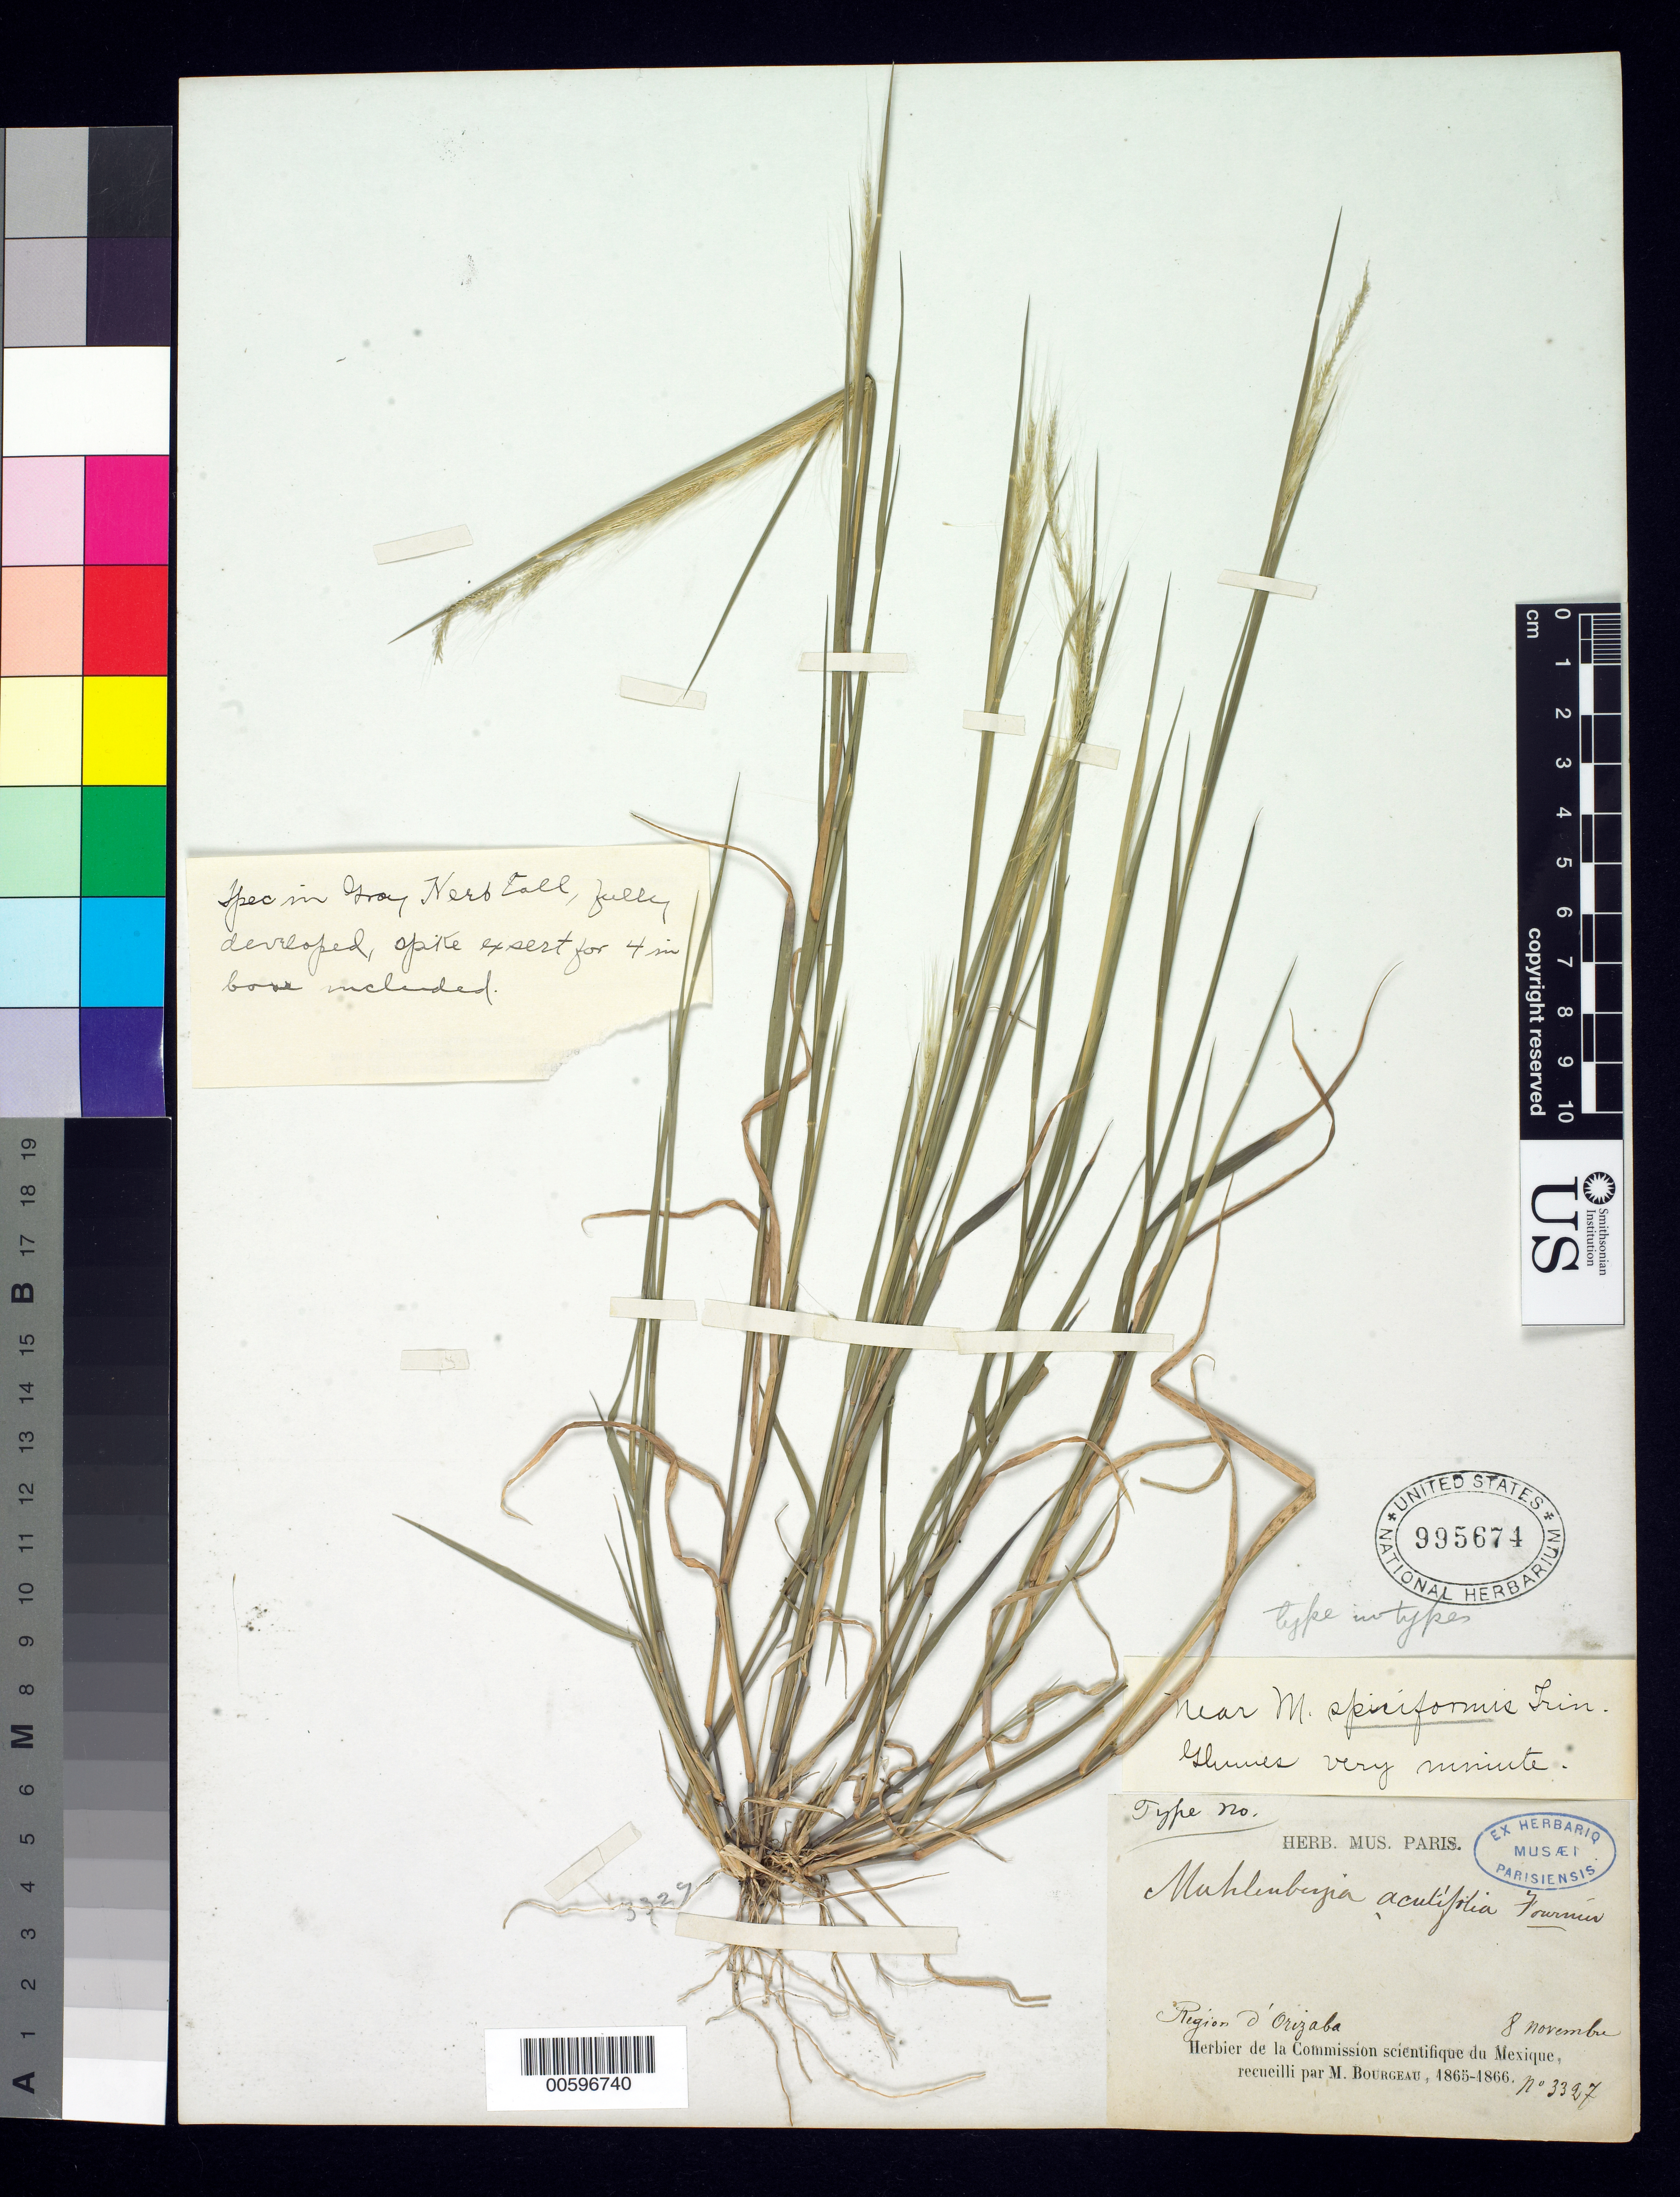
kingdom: Plantae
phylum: Tracheophyta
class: Liliopsida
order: Poales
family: Poaceae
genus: Muhlenbergia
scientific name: Muhlenbergia acutifolia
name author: E. Fourn.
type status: Isotype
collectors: E. Bourgeau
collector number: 3327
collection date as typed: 8 Nov 1865 to 8 Nov 1866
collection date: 1865-11-08/1866-11-08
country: Mexico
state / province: Veracruz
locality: Region O'Orizaba.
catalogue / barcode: US 995674